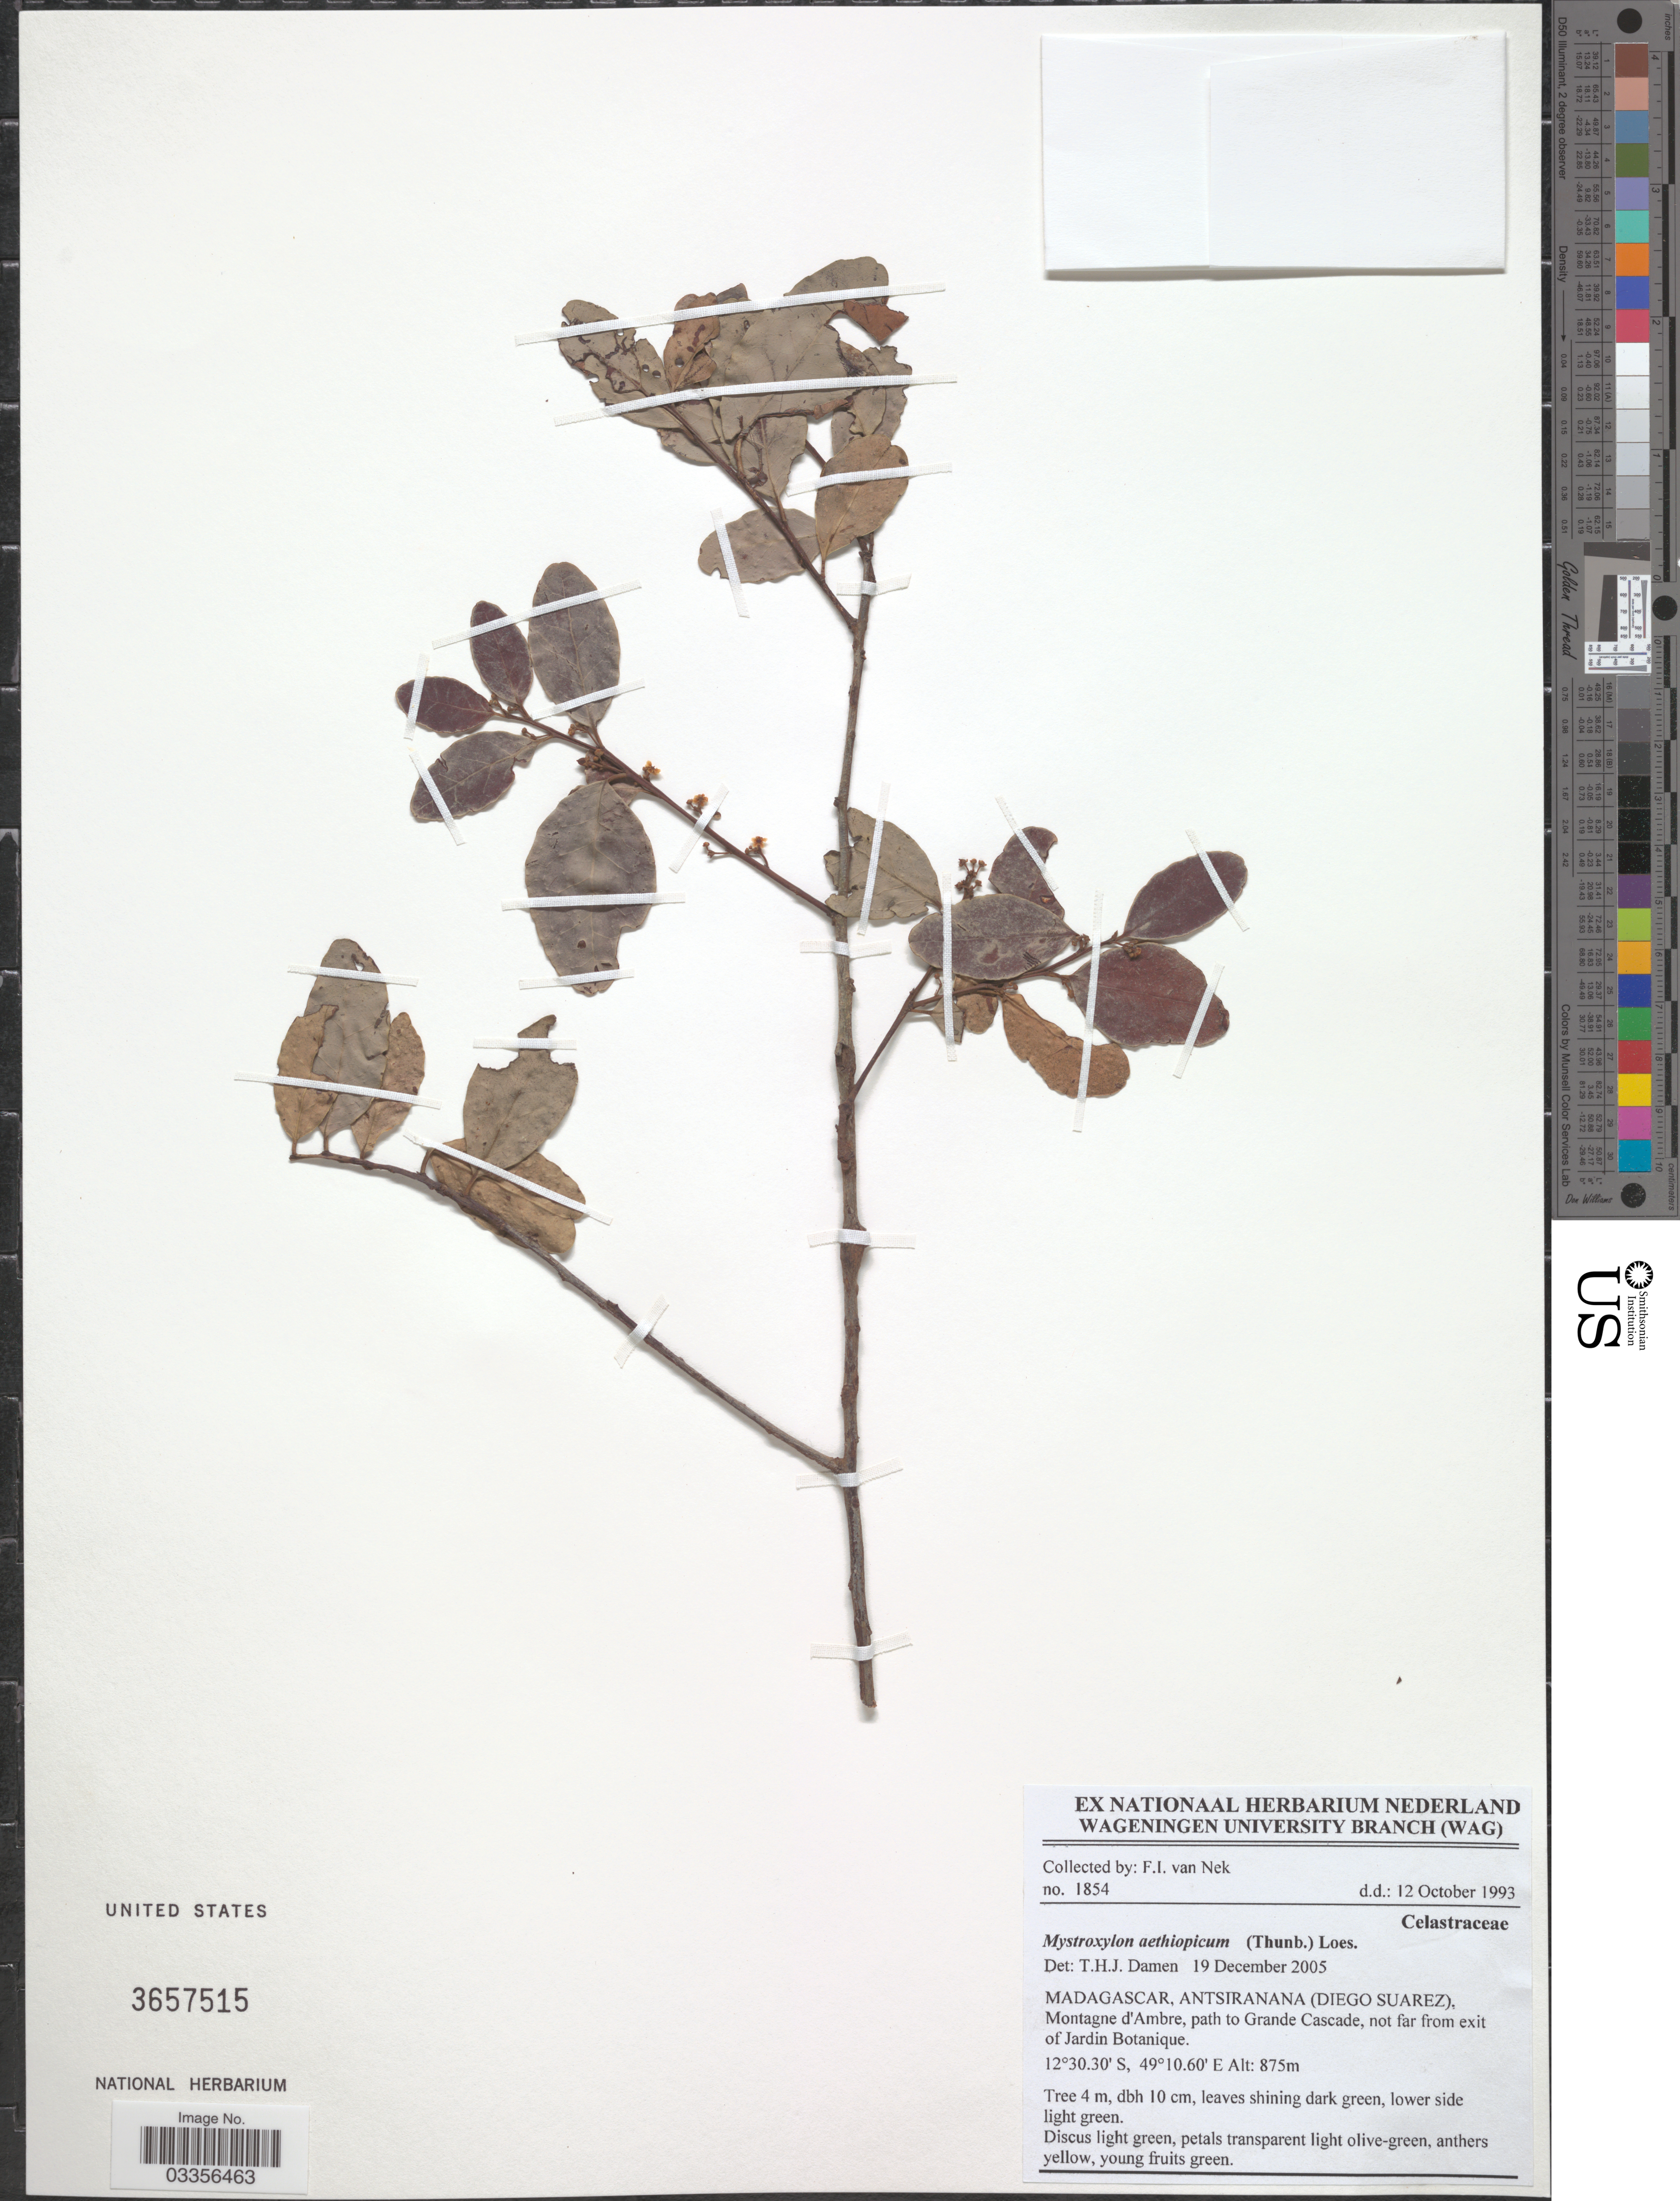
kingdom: Plantae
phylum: Tracheophyta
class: Magnoliopsida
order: Celastrales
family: Celastraceae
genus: Mystroxylon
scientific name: Mystroxylon aethiopicum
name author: (Thunb.) Loes.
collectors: F. van Nek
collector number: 1854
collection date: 1993-10-12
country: Madagascar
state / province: Diana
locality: (Diego Suarez), Montagne d'Ambre, path to Grande Cascade, not far from exit of Jardin Botanique.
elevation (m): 875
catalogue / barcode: US 3657515